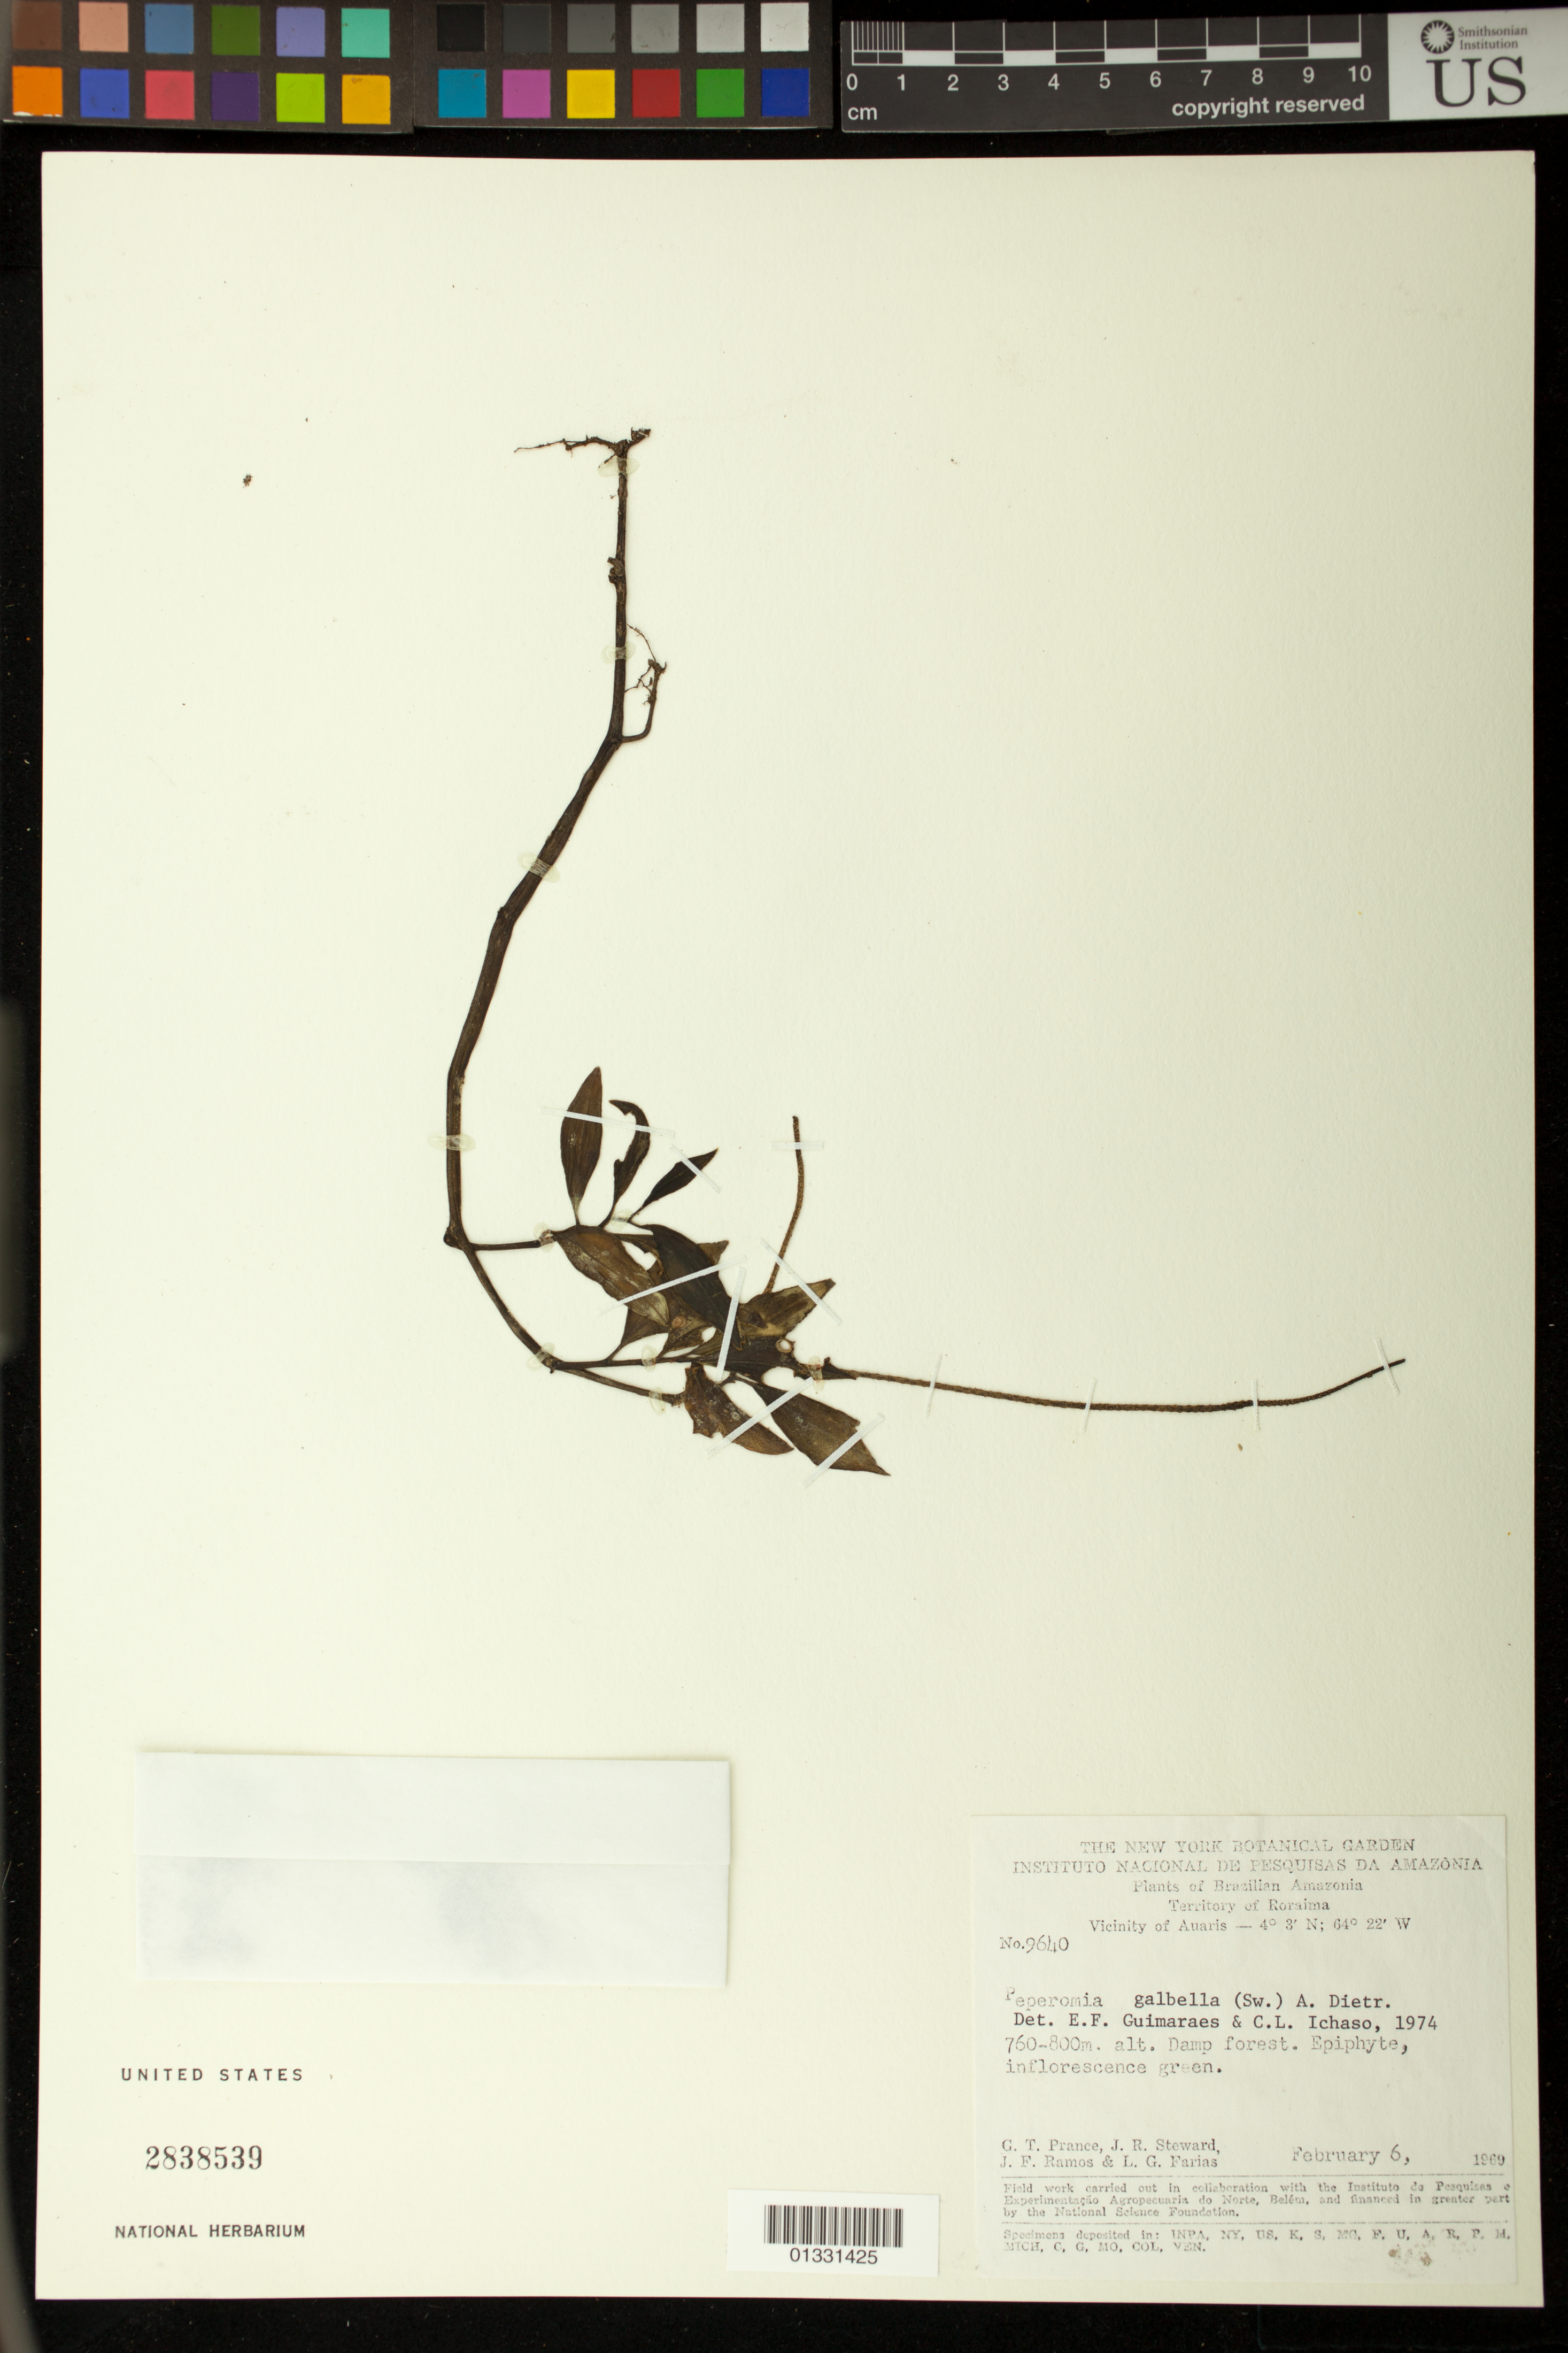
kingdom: Plantae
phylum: Tracheophyta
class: Magnoliopsida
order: Piperales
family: Piperaceae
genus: Peperomia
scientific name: Peperomia glabella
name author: (Sw.) A. Dietr.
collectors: G. T. Prance, J. R. Steward, J. F. Ramos & L. G. Farias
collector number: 9640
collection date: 1969-02-06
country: Brazil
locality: Vicinity of Auaris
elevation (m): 760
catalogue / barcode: US 2838539